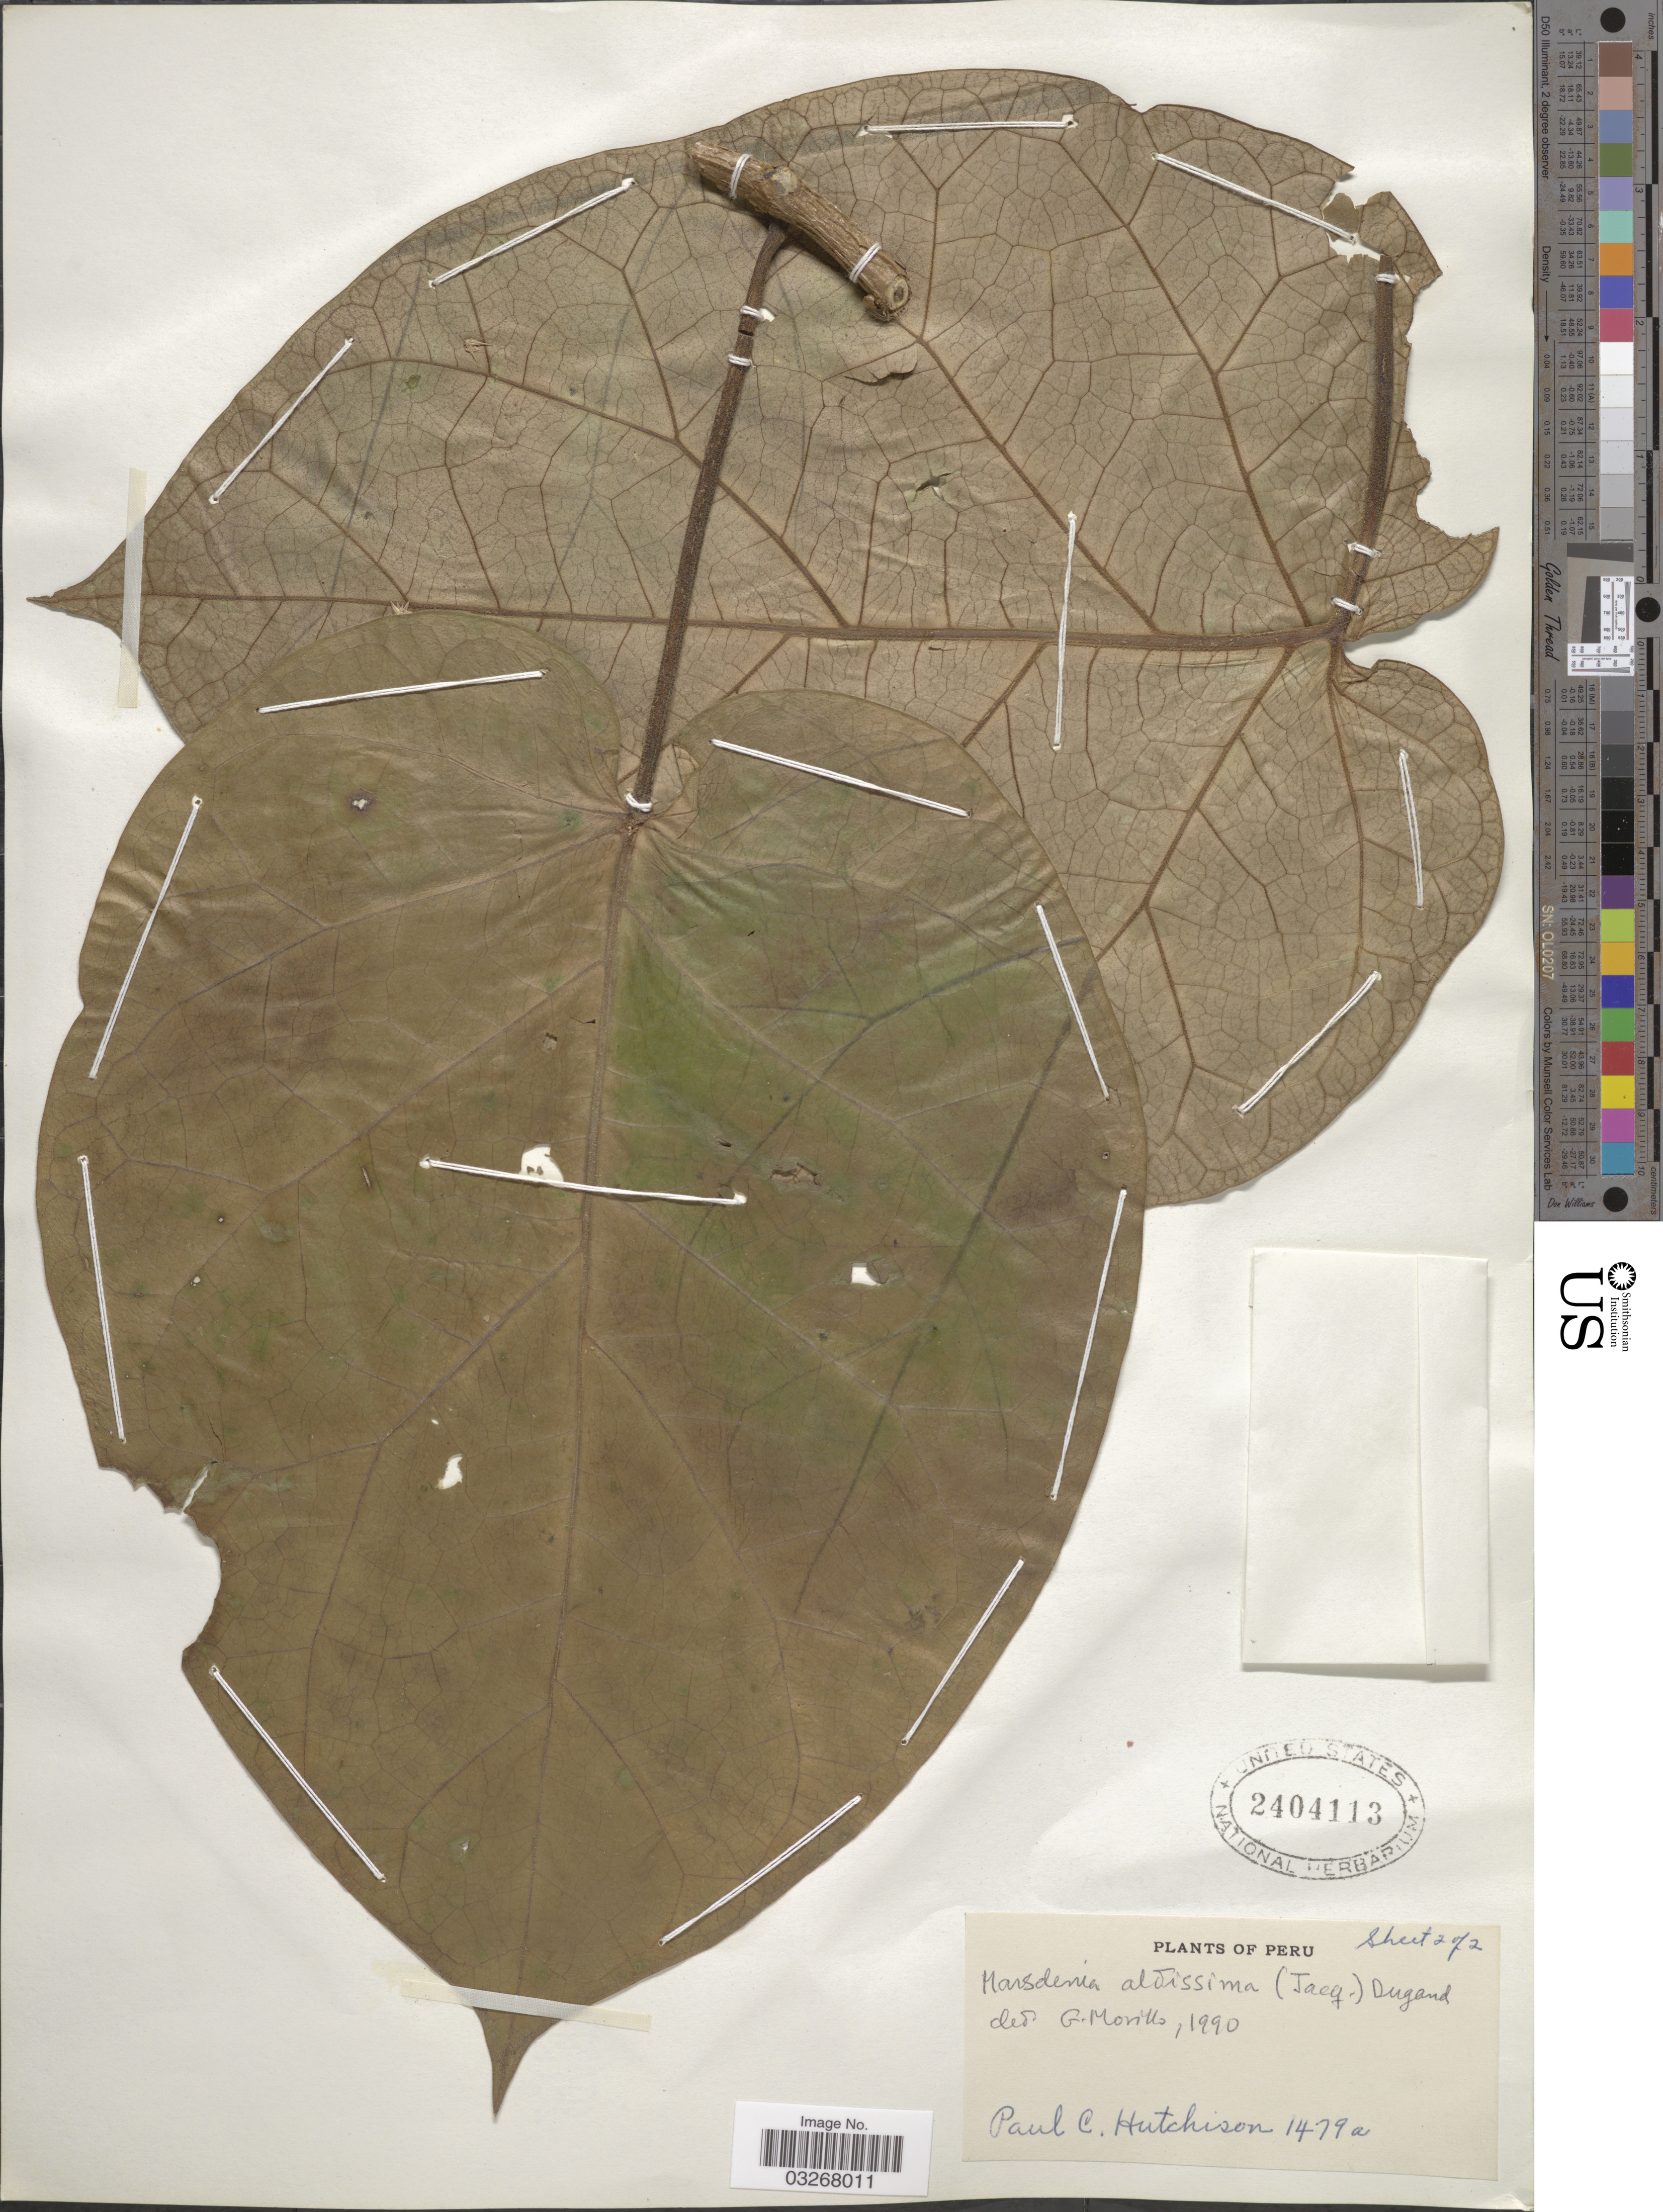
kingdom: Plantae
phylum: Tracheophyta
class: Magnoliopsida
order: Gentianales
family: Apocynaceae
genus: Marsdenia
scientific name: Marsdenia altissima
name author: (Jacq.) Dugand G.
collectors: P. C. Hutchison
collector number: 1479a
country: Peru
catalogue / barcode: US 2404113